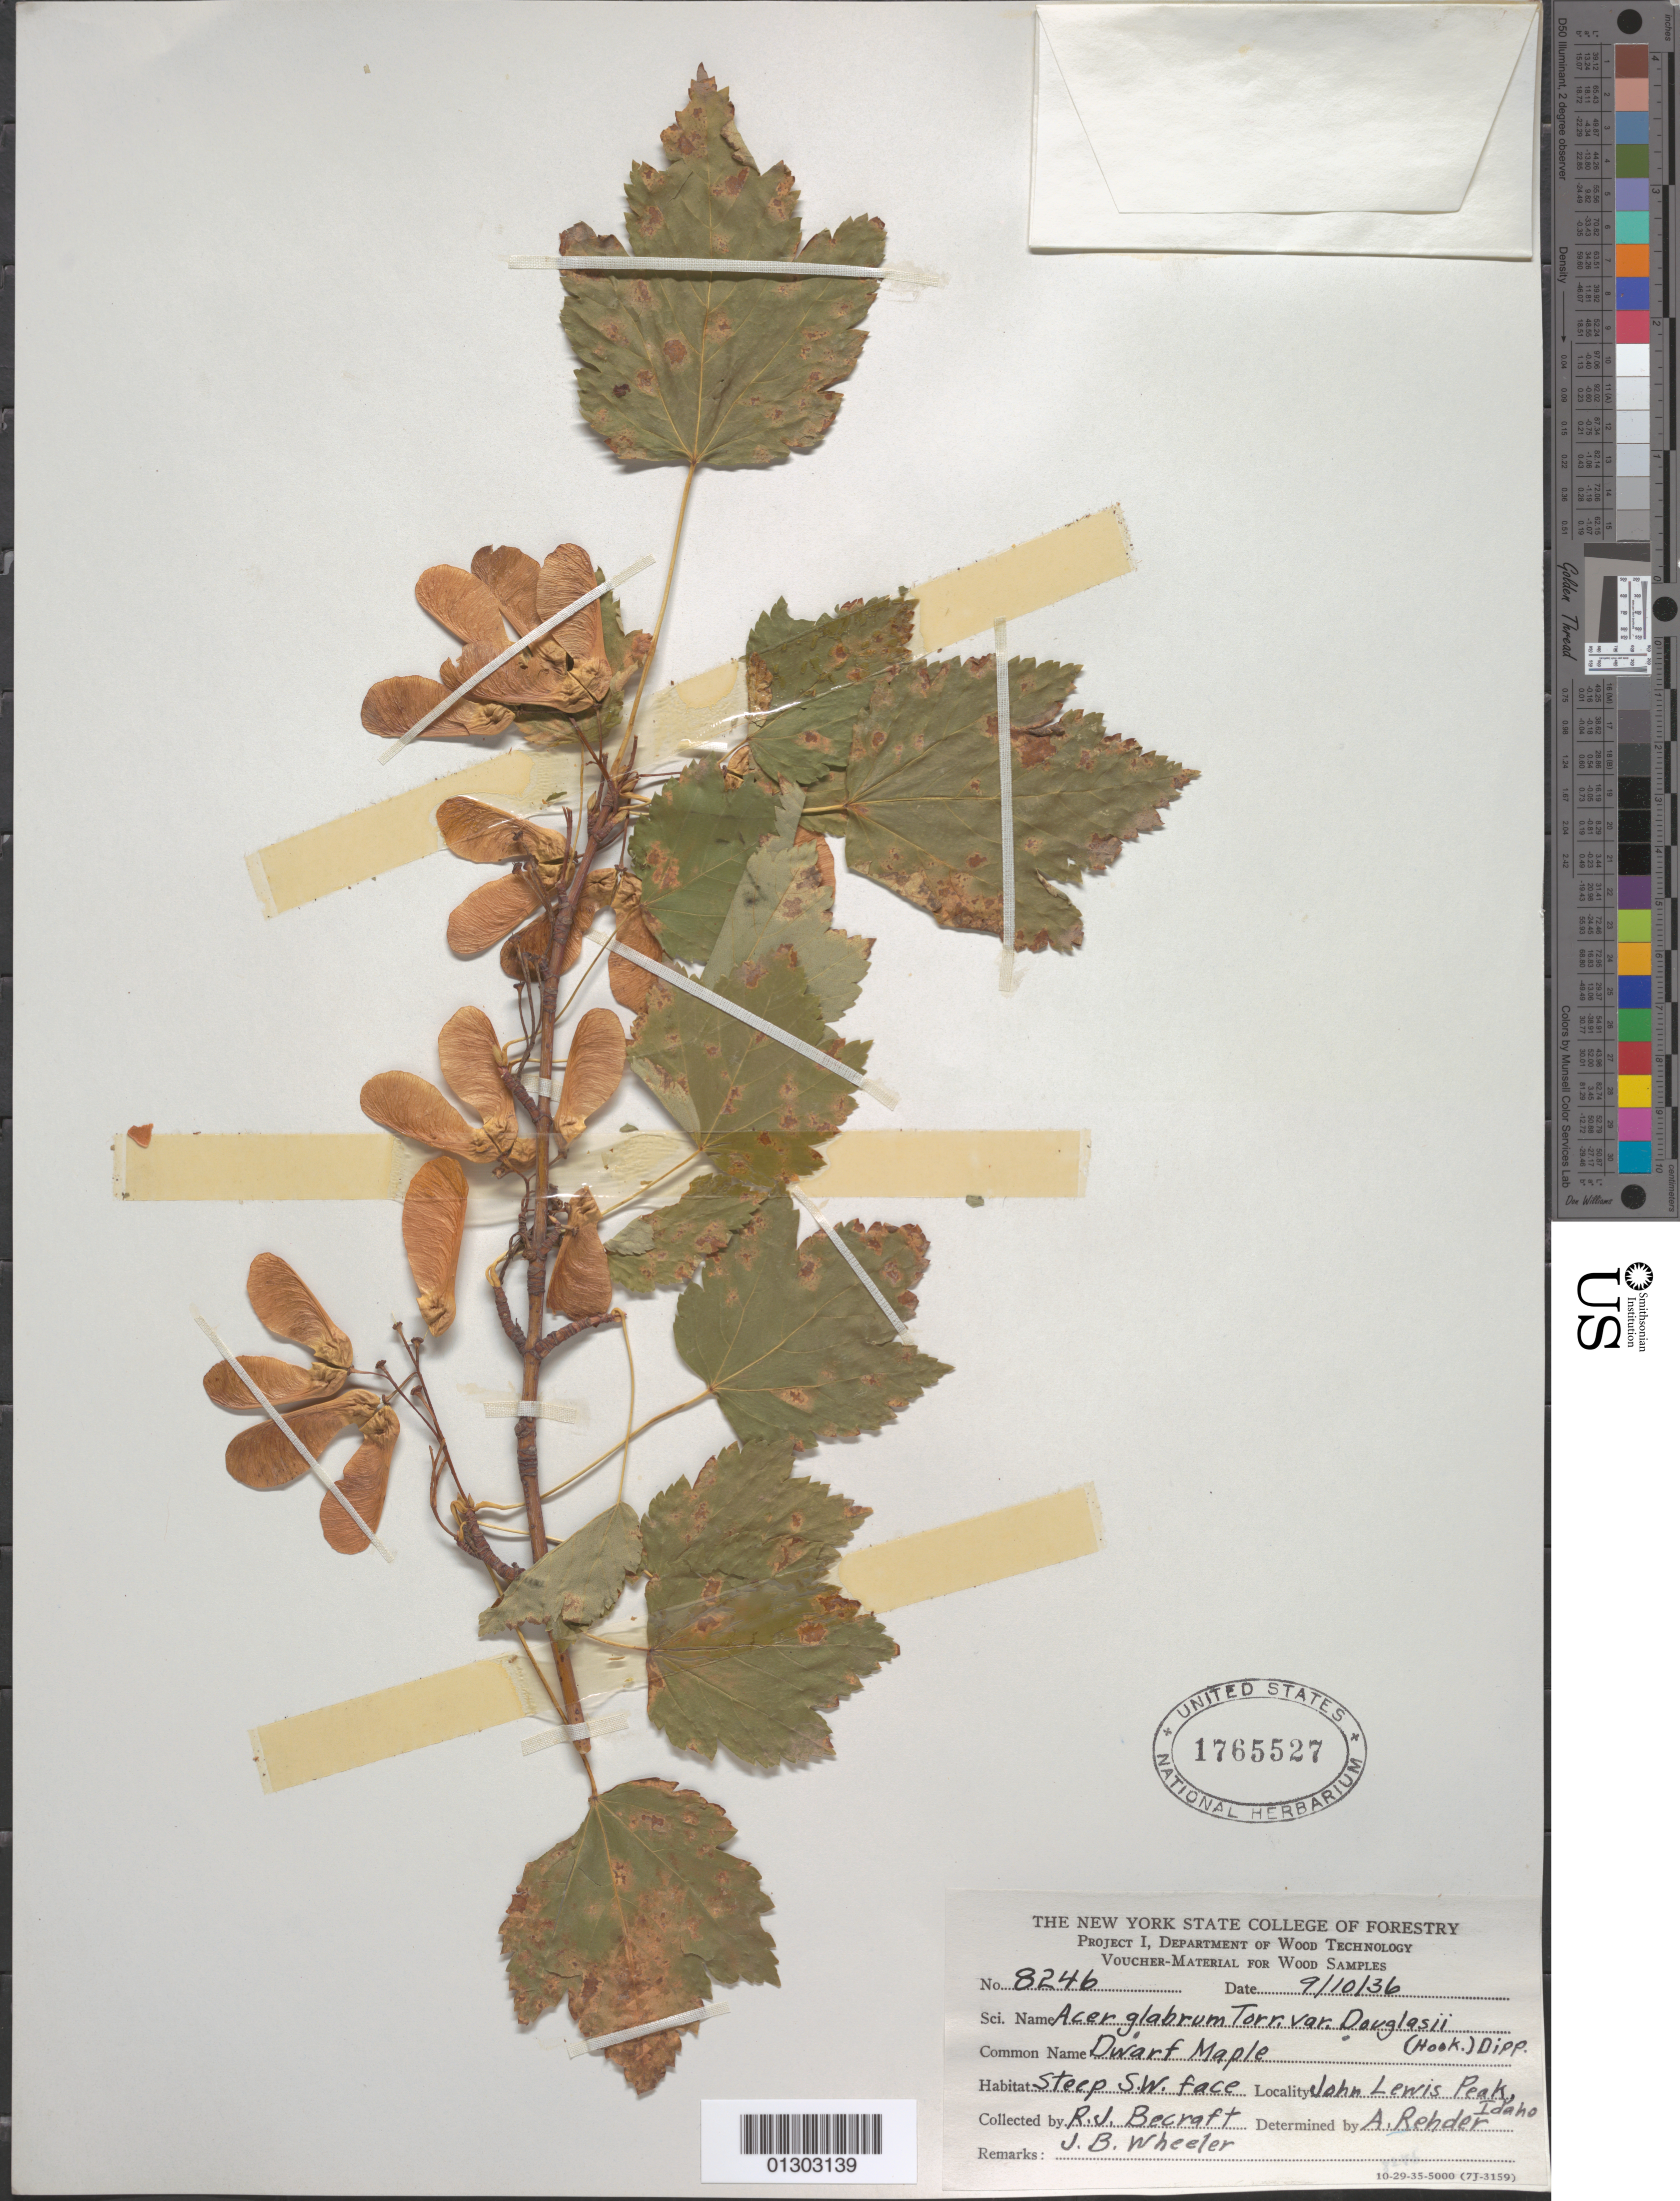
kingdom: Plantae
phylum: Tracheophyta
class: Magnoliopsida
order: Sapindales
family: Sapindaceae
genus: Acer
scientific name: Acer glabrum var. douglasii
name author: (Hook.) Dippel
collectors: R. Becraft & J. Wheeler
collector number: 8246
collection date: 1936-09-10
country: United States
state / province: Idaho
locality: John Lewis Peak, steep SW face.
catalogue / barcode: US 1765527